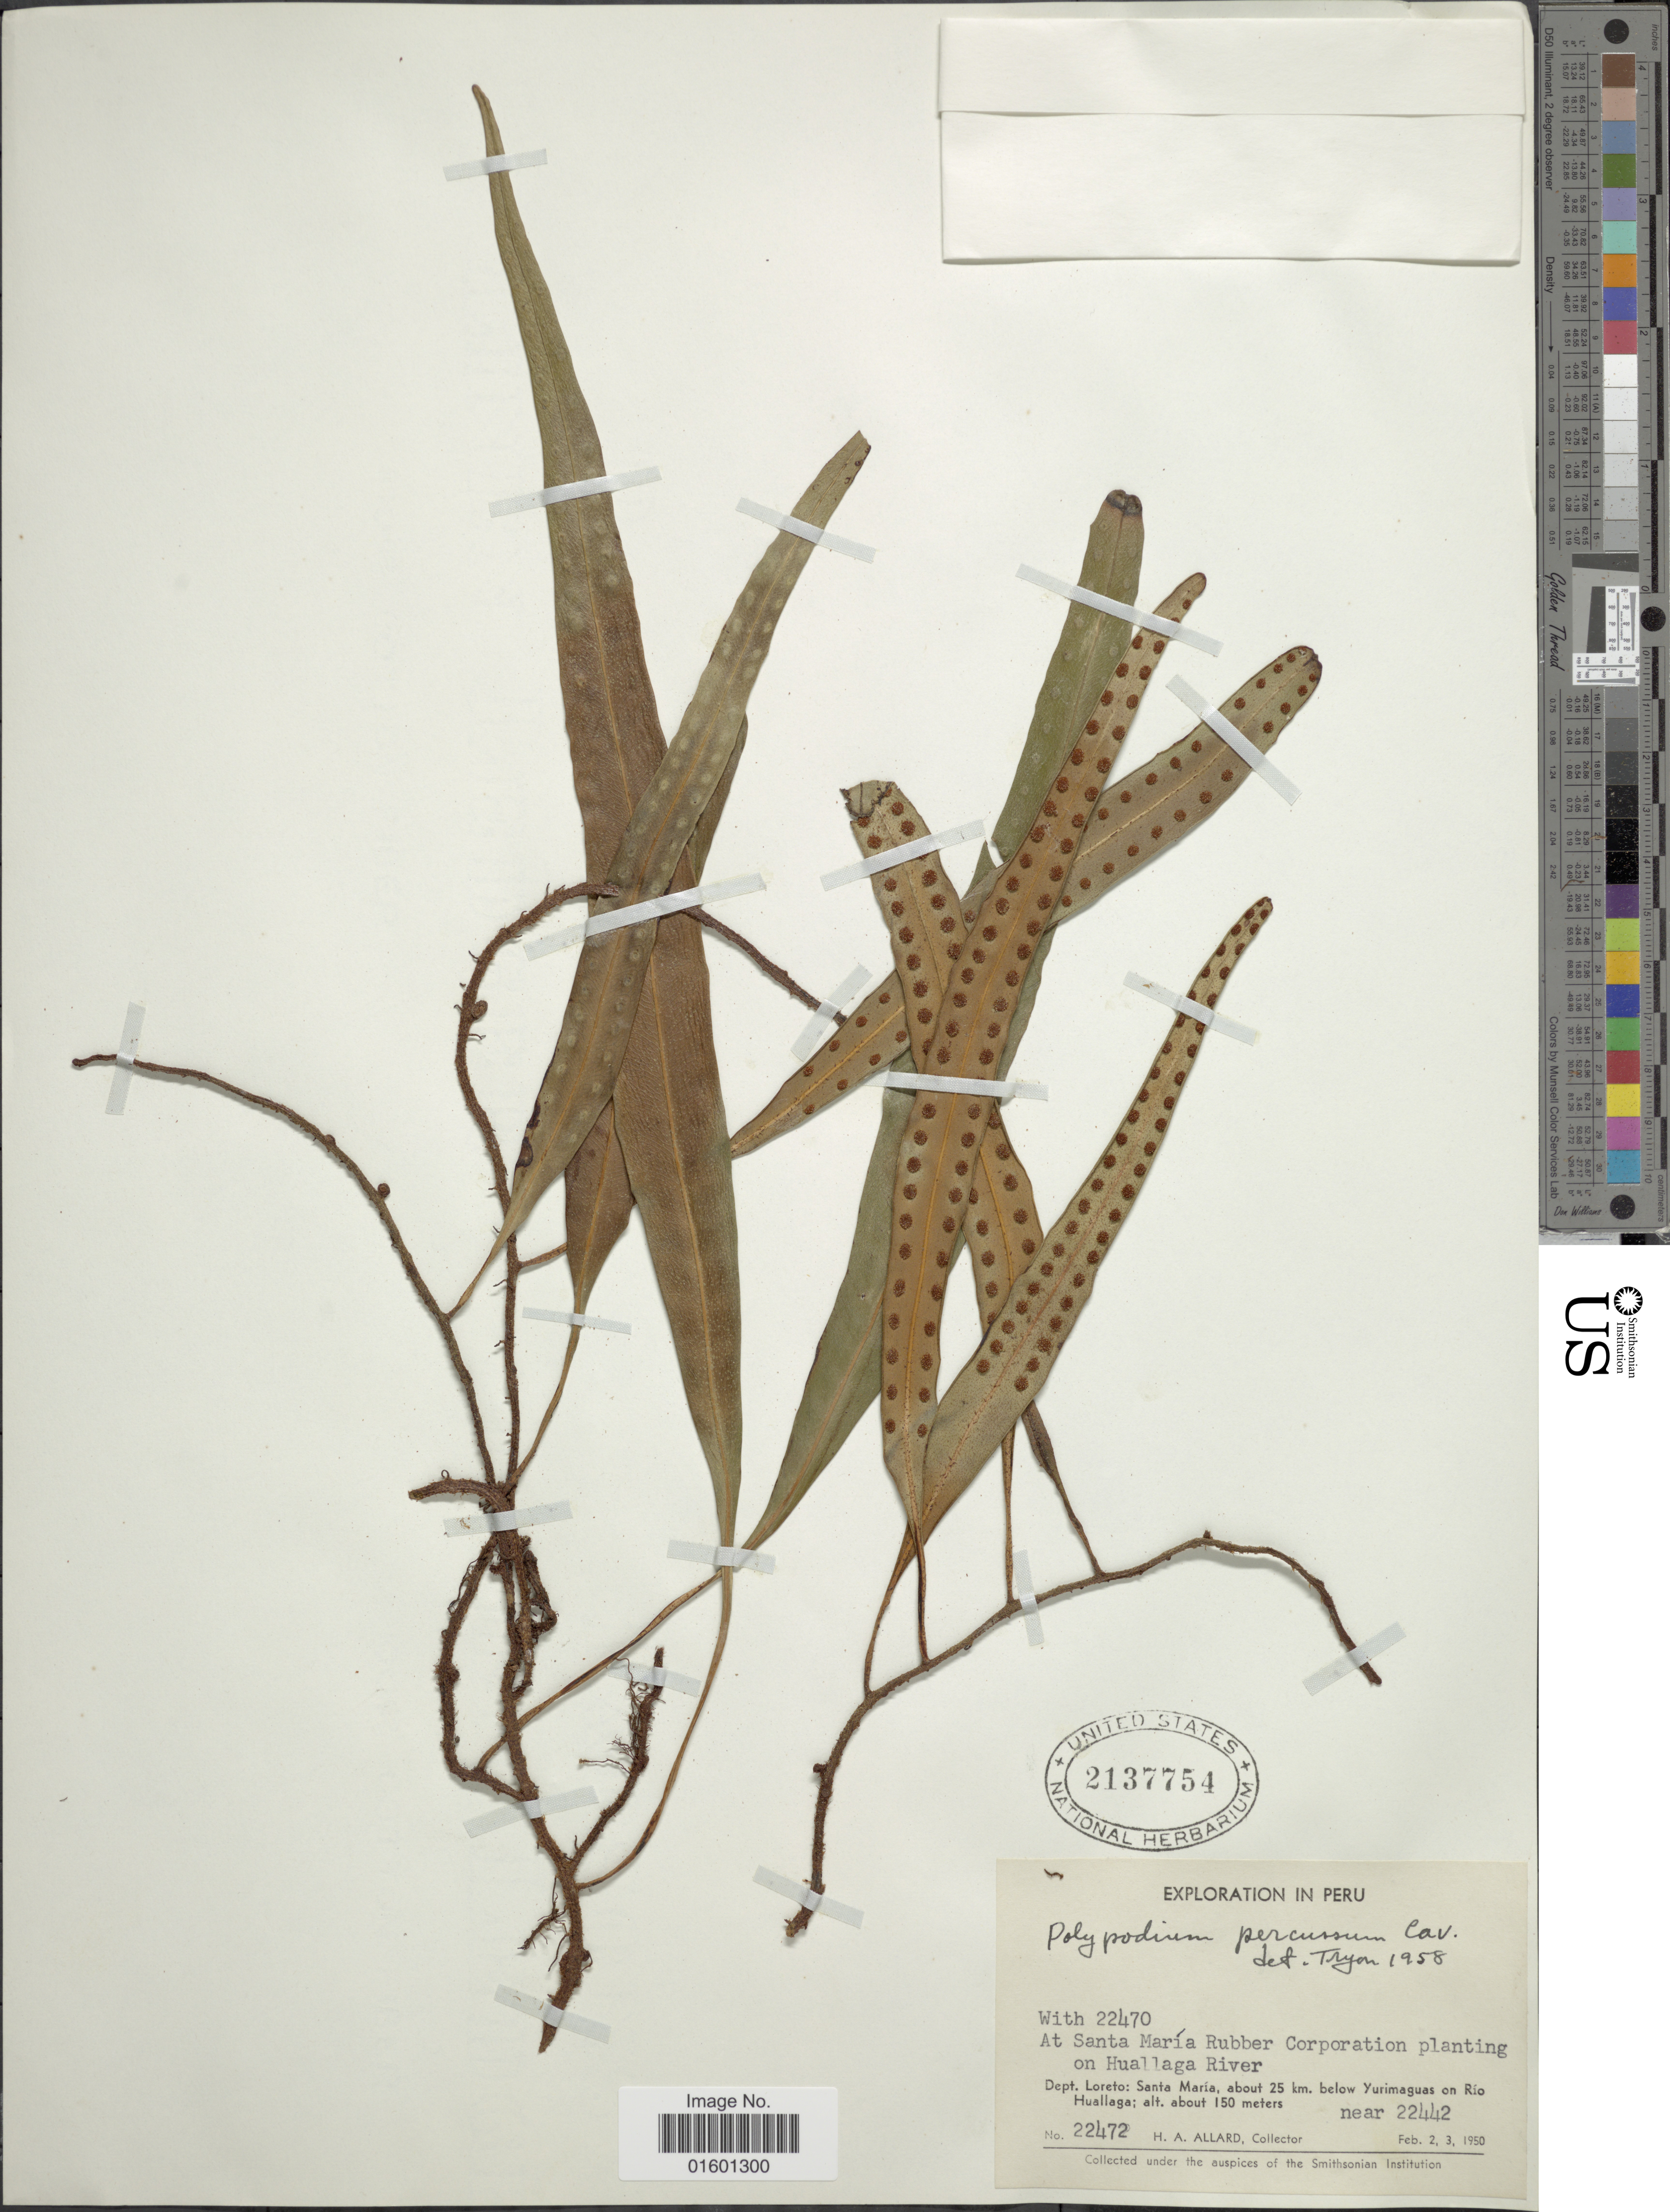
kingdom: Plantae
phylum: Tracheophyta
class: Polypodiopsida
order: Polypodiales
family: Polypodiaceae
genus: Microgramma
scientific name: Microgramma percussa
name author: (Cav.) de la Sota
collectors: H. A. Allard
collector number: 22472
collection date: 1950-02-02/1950-02-03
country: Peru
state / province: Loreto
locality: At Santa Maria Rubber Corporation planting on Huallaga River: Santa Maria, about 25 km. below Yurimaguas on Rio Huallaga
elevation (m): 150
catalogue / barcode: US 2137754